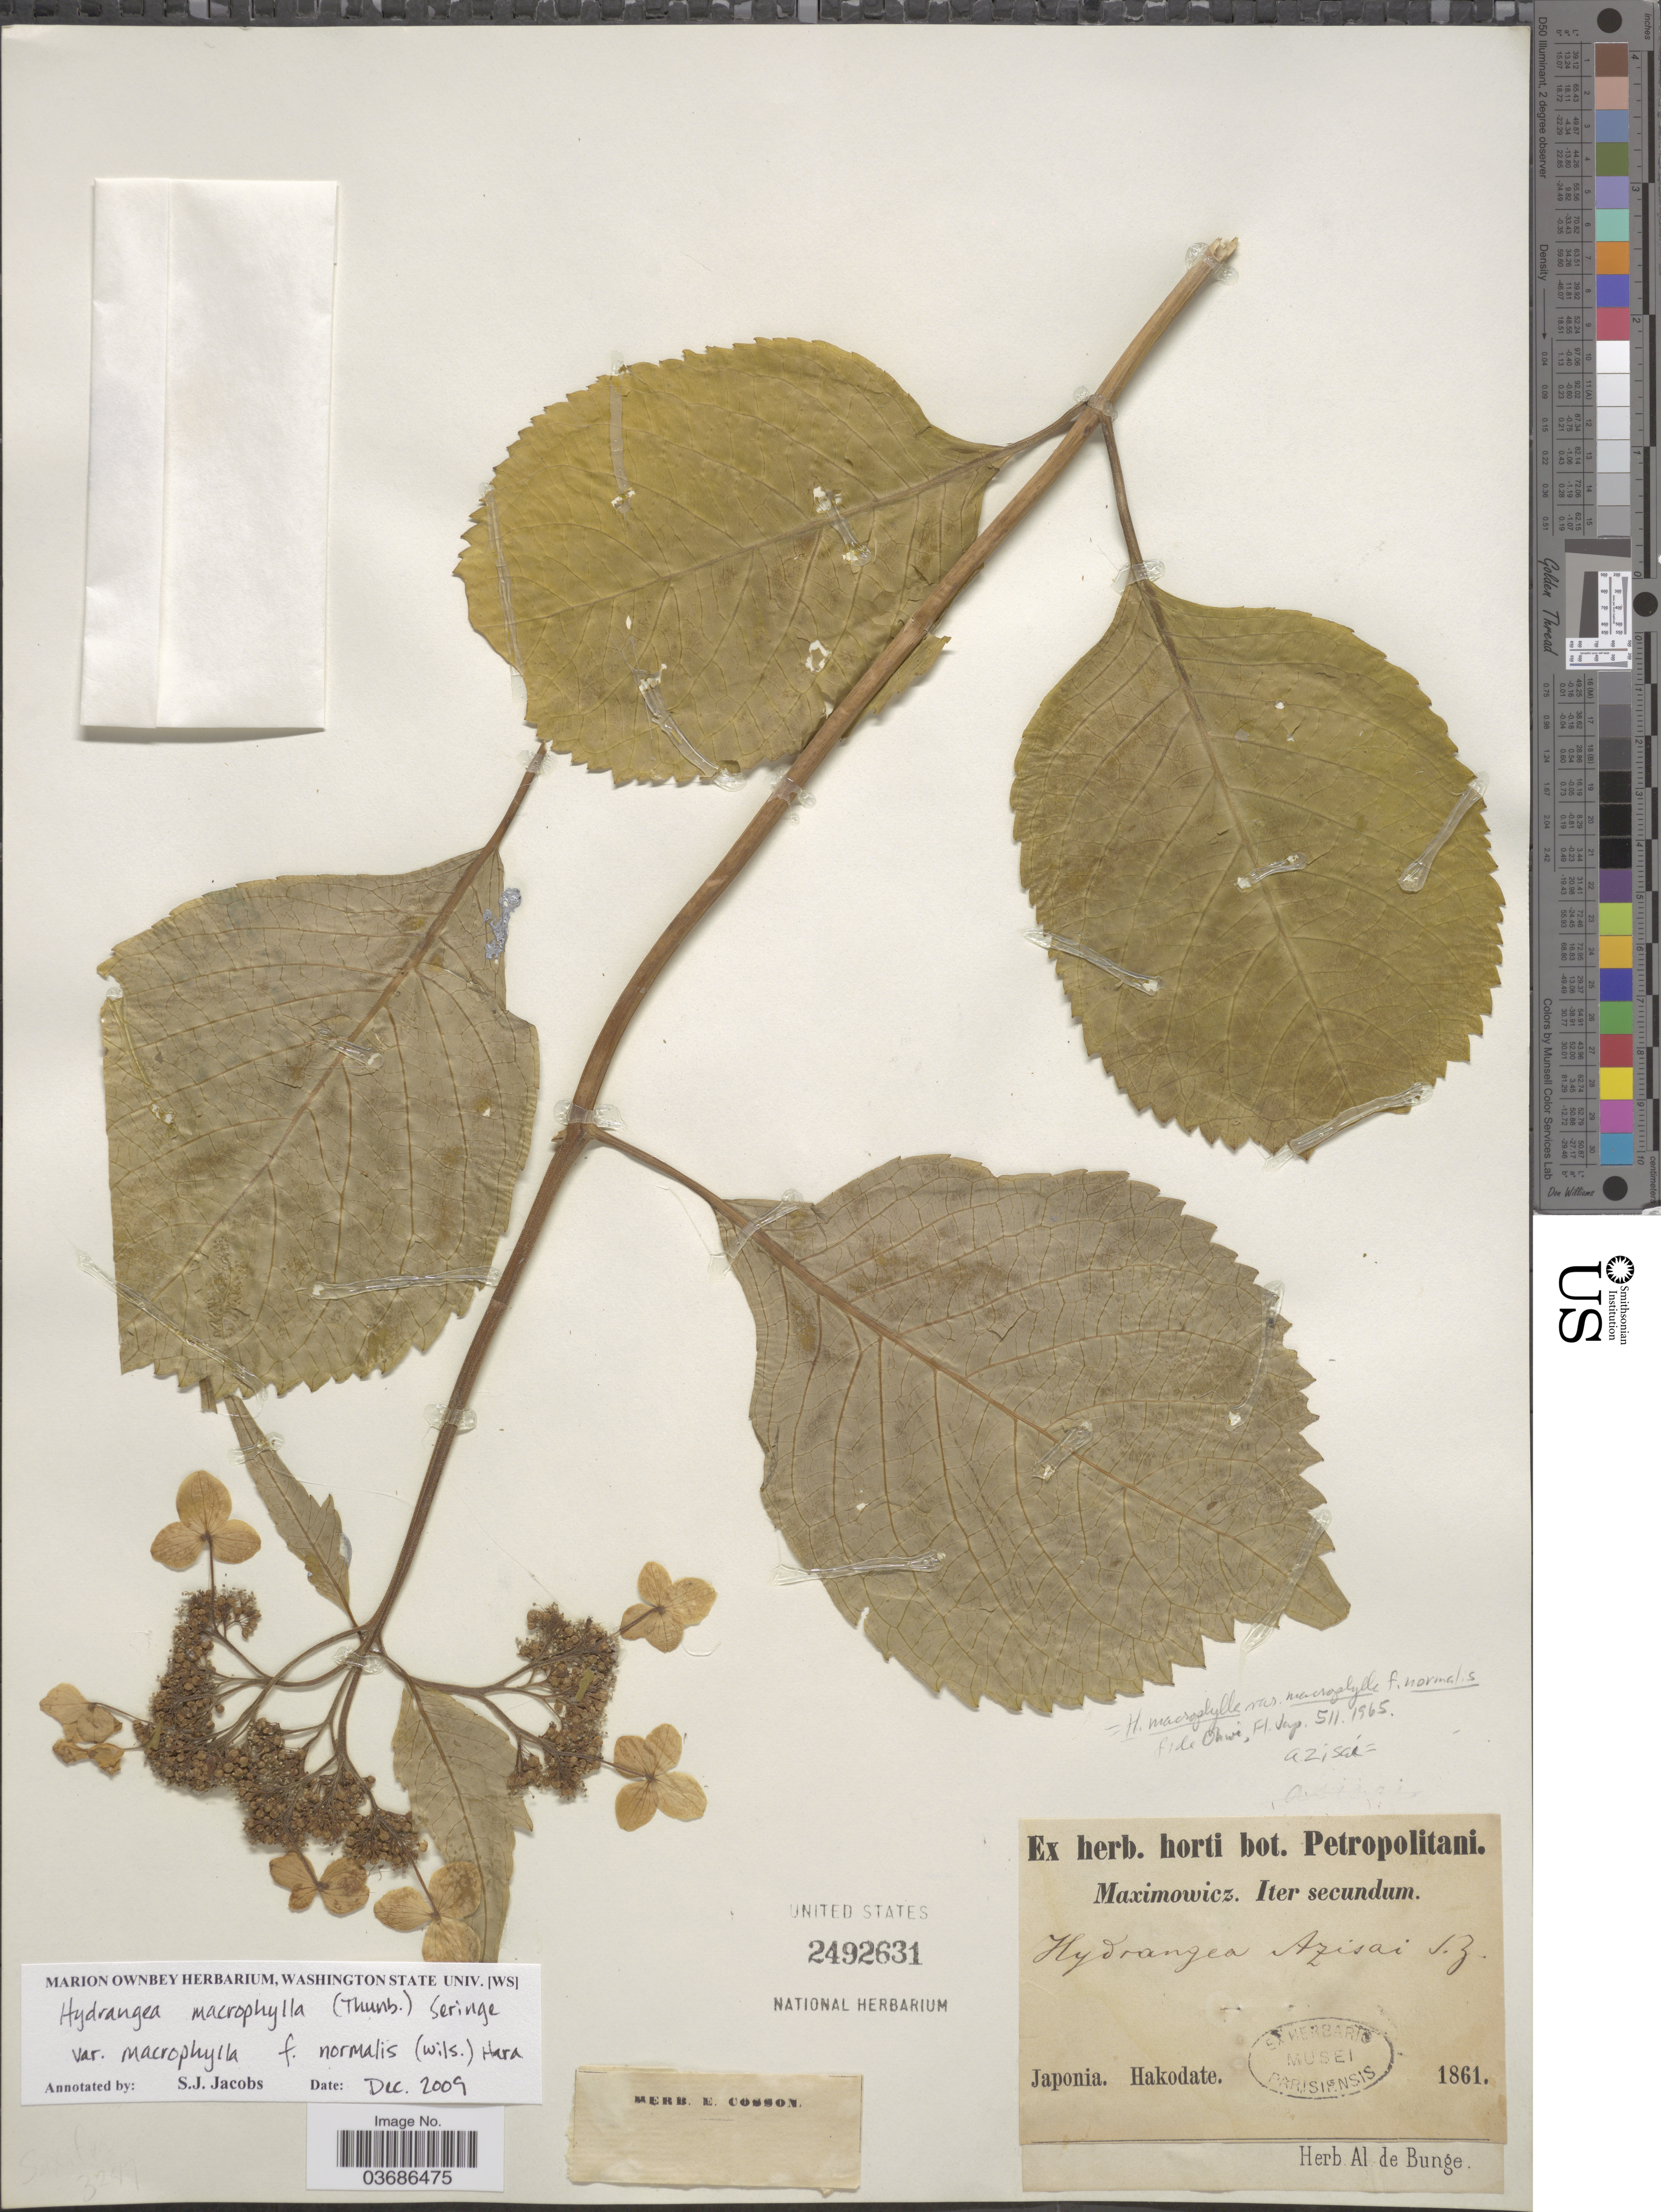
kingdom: Plantae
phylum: Tracheophyta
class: Magnoliopsida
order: Cornales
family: Hydrangeaceae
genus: Hydrangea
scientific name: Hydrangea macrophylla subsp. macrophylla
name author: (Thunb.) Ser.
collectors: Maximowicz, --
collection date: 1861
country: Japan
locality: Iter secundum. Japonia. Hakodate.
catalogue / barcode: US 2492631